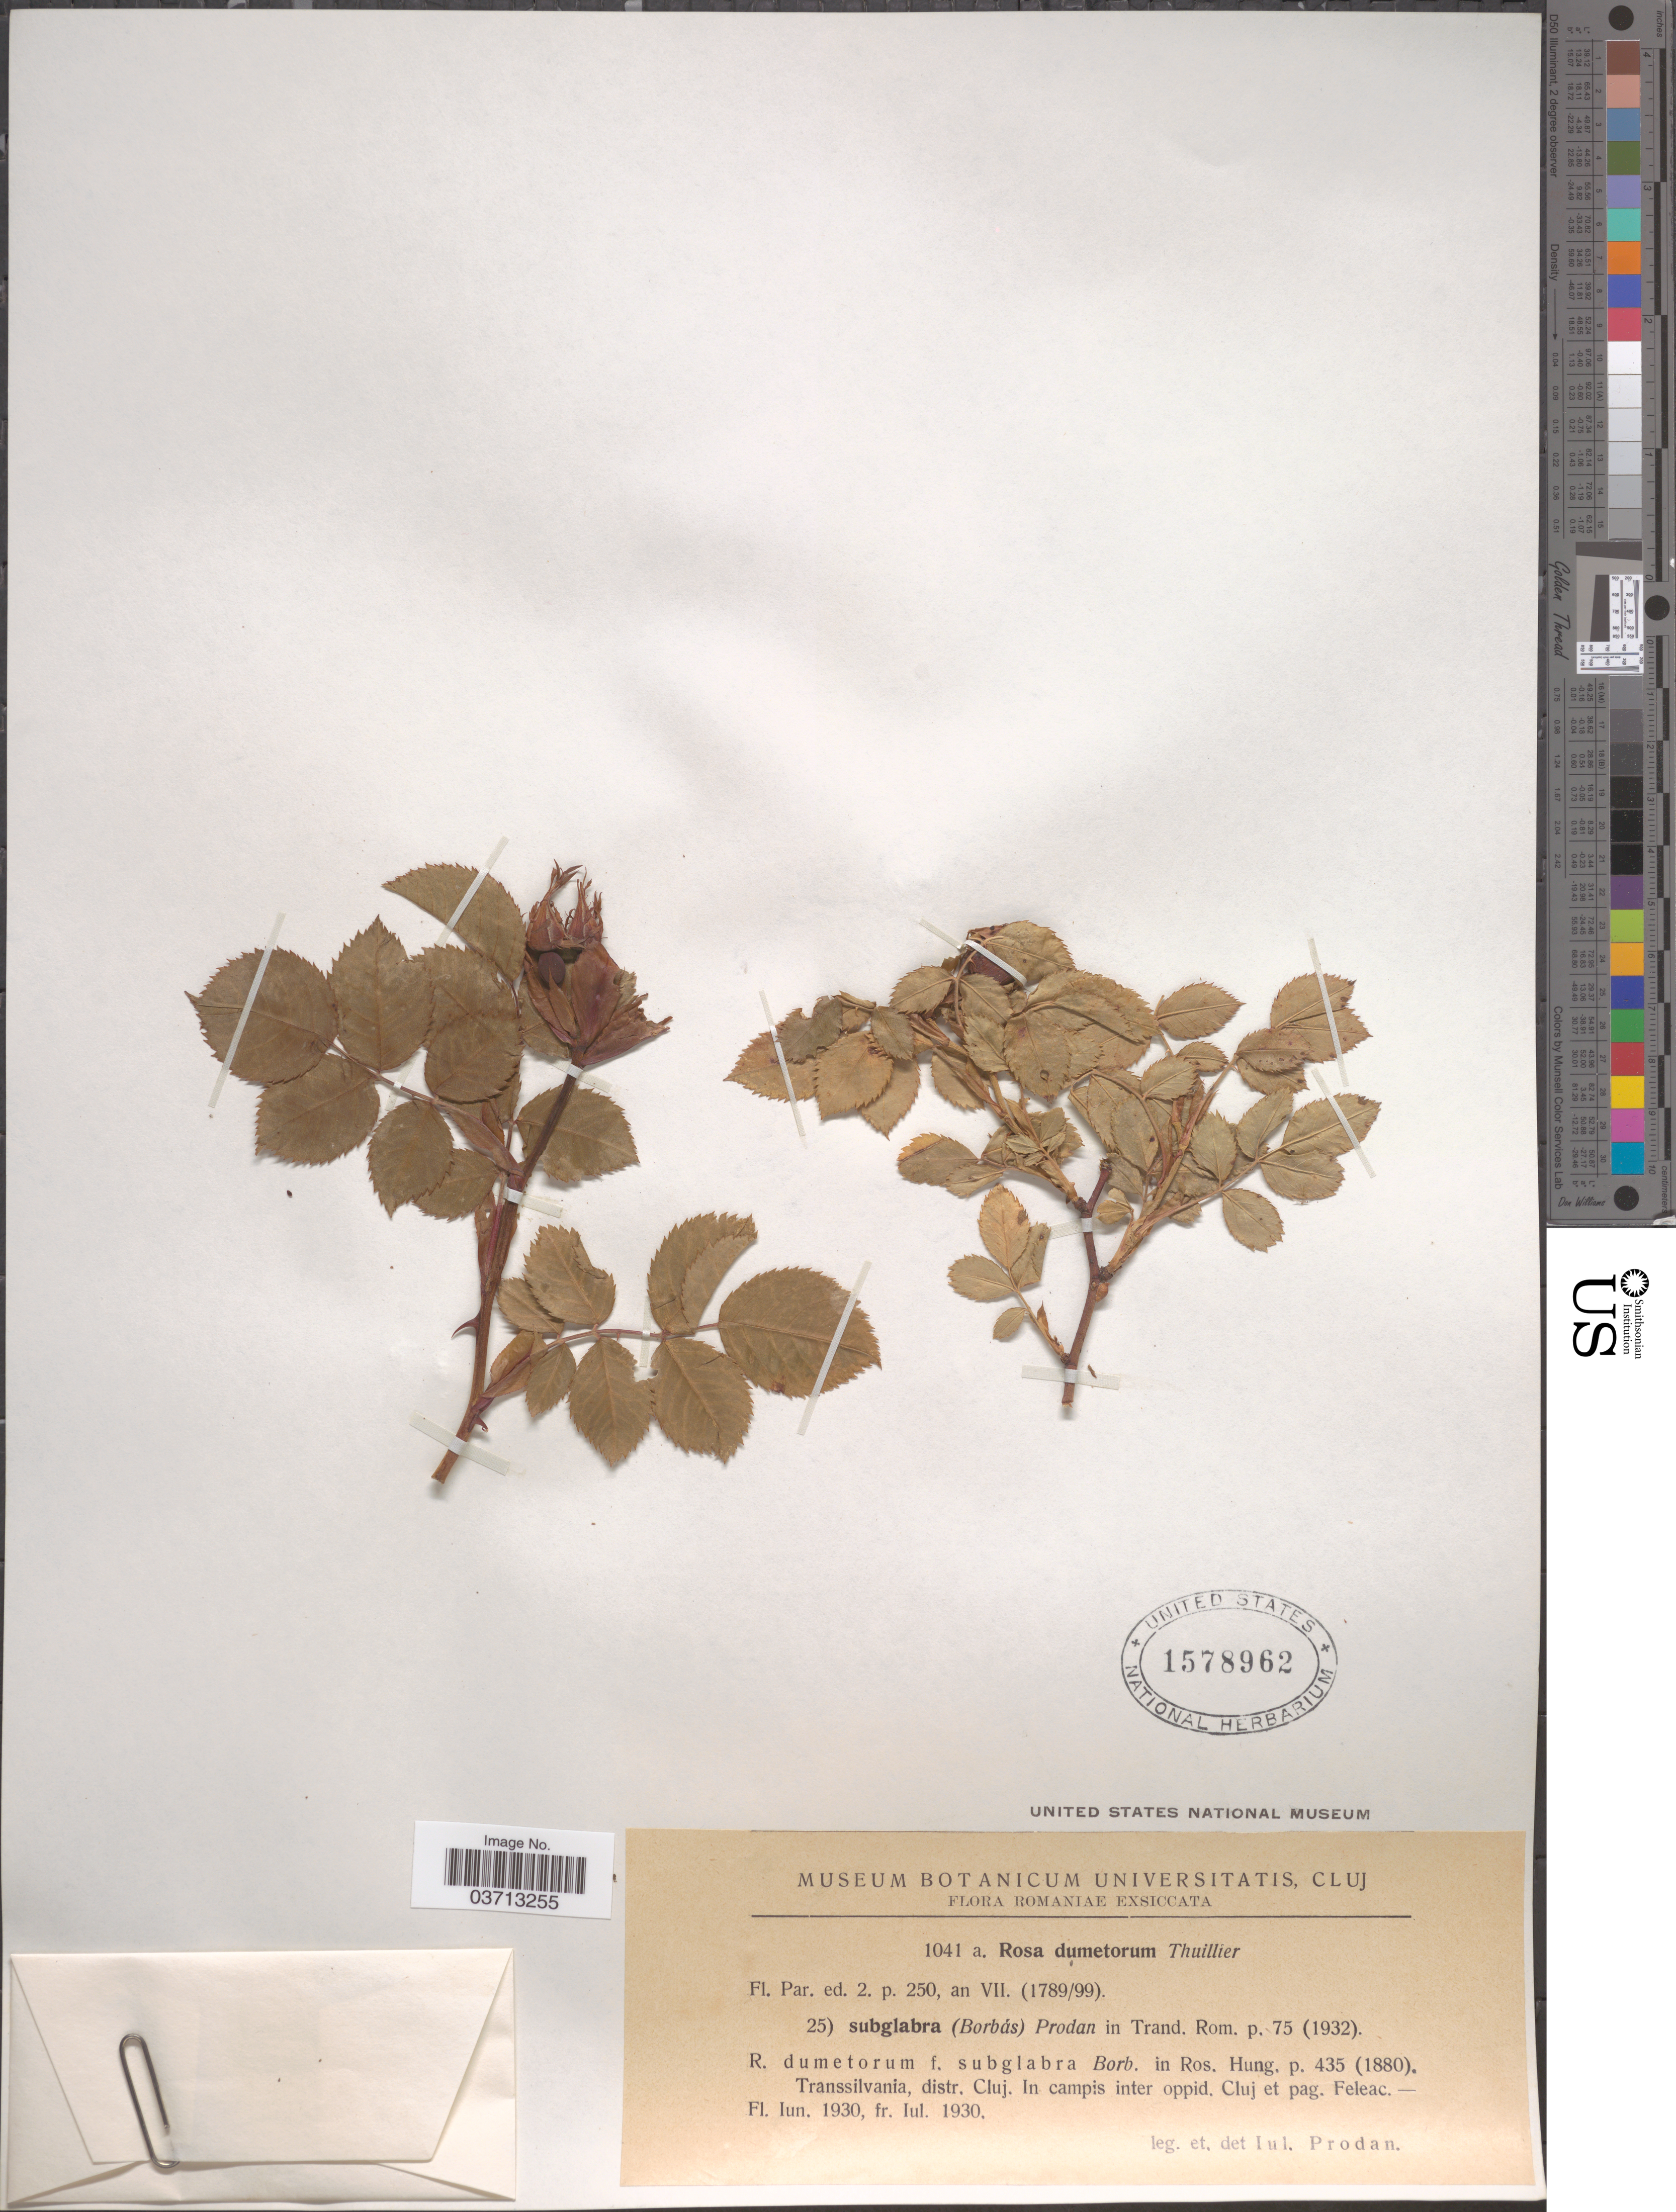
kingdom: Plantae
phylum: Tracheophyta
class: Magnoliopsida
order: Rosales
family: Rosaceae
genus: Rosa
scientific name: Rosa dumetorum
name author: Lange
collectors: J. Prodan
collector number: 1041 a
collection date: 1930-06/1930-07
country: Romania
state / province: Cluj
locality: Transsilvania, distr. Cluj. In campis inter oppid. Cluj et pag. Feleac.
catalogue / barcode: US 1578962